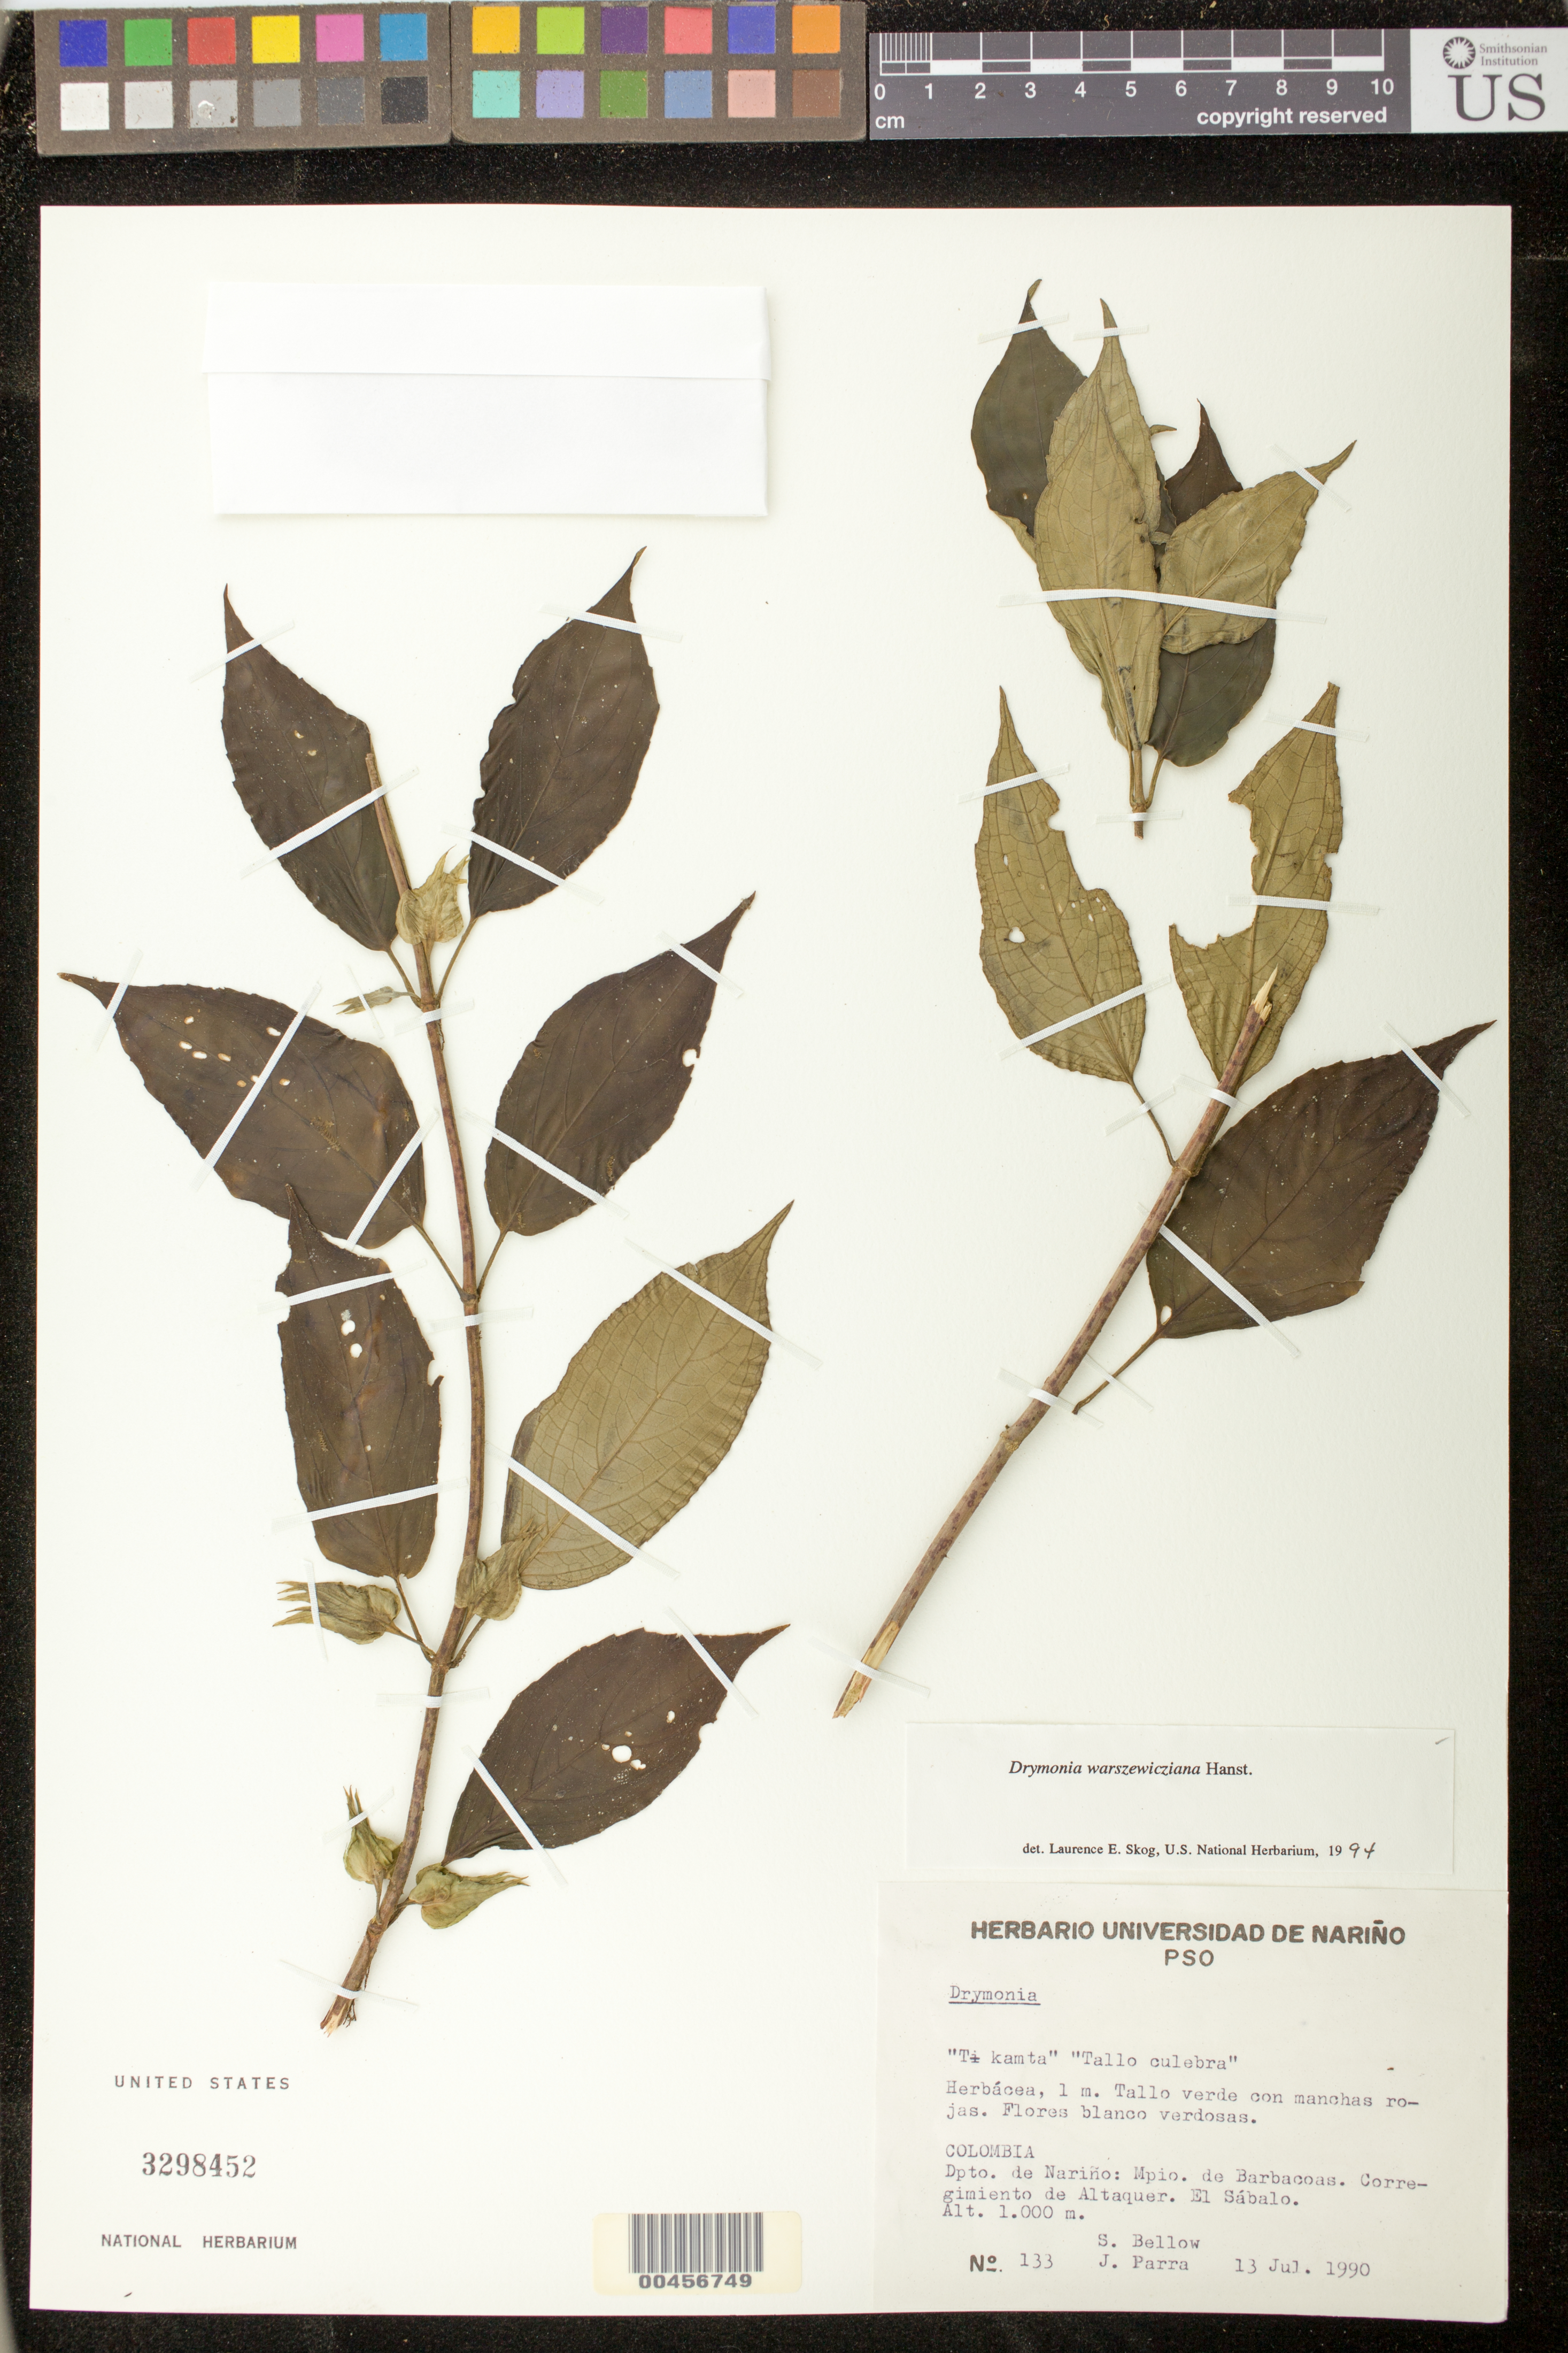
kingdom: Plantae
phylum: Tracheophyta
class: Magnoliopsida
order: Lamiales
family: Gesneriaceae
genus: Drymonia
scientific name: Drymonia warszewicziana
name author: Hanst.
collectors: S. Bellow & J. Parra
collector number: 133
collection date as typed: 13 Jul 1990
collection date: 1990-07-13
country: Colombia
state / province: Nariño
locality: Barbacoas, El Sabalo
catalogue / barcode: US 3298452